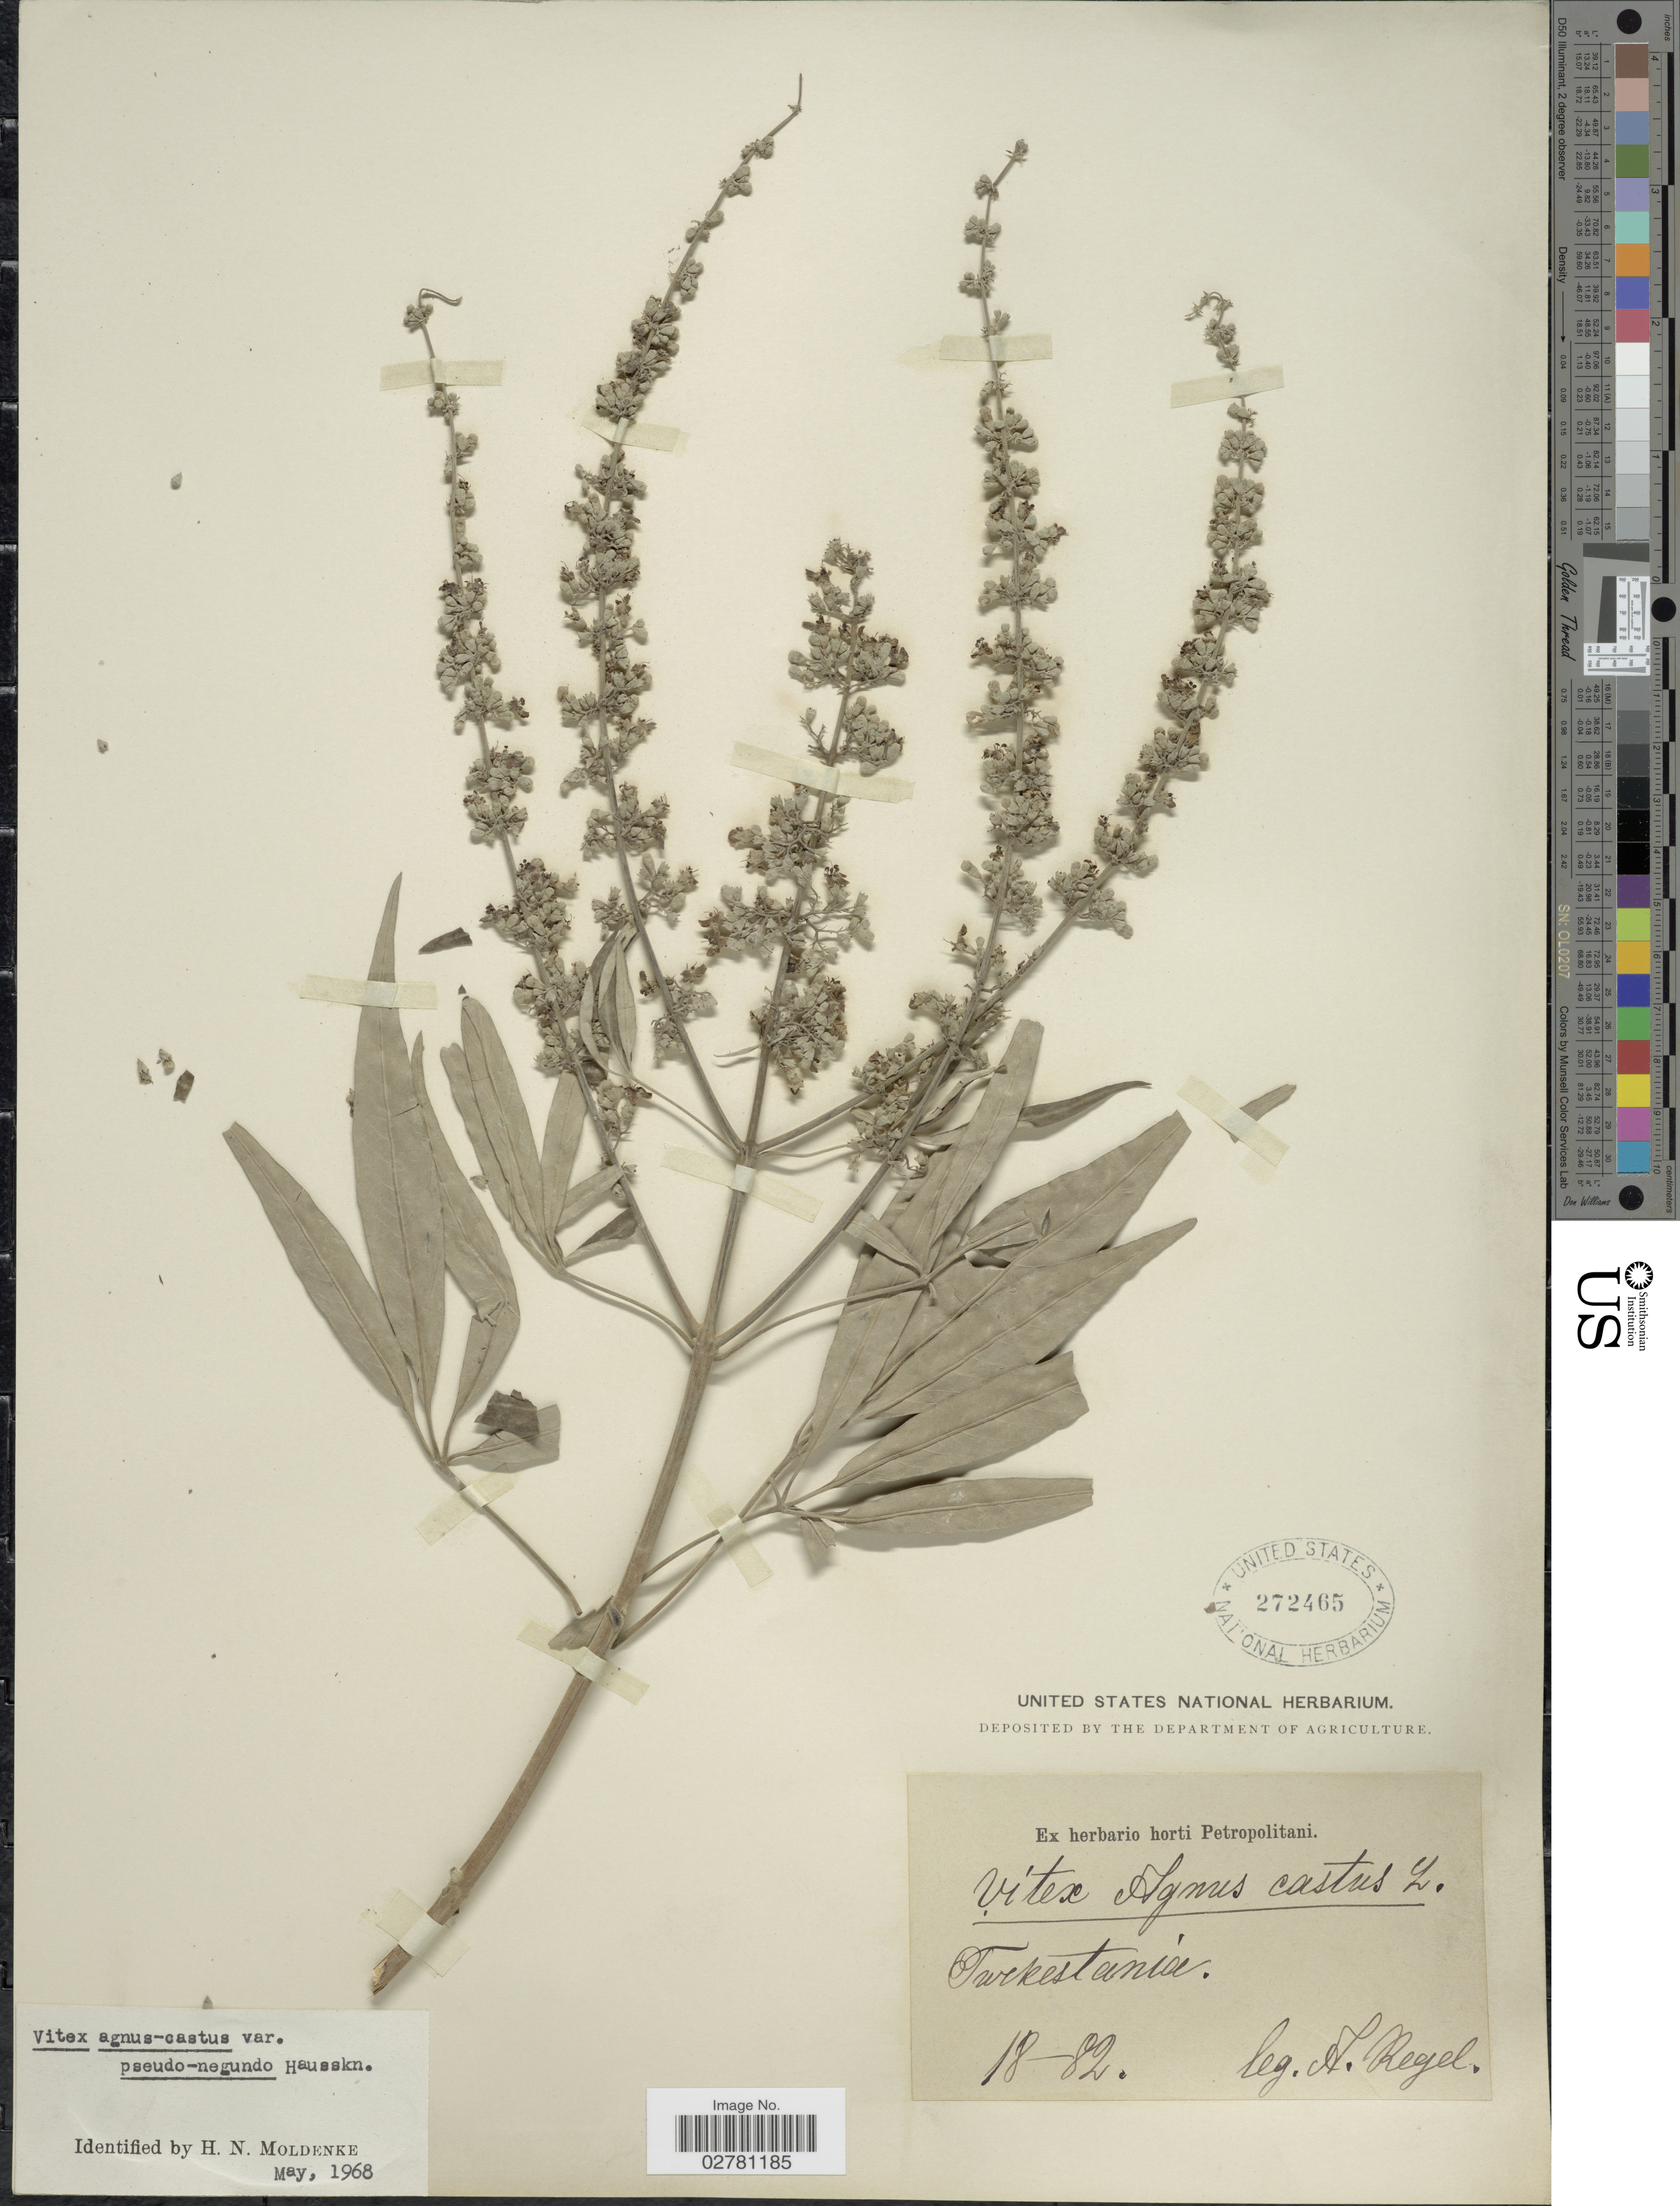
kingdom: Plantae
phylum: Tracheophyta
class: Magnoliopsida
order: Lamiales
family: Lamiaceae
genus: Vitex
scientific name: Vitex agnus-castus var. pseudonegundo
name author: Hausskn.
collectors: A. Regel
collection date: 1882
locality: Turkestania.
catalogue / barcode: US 272465